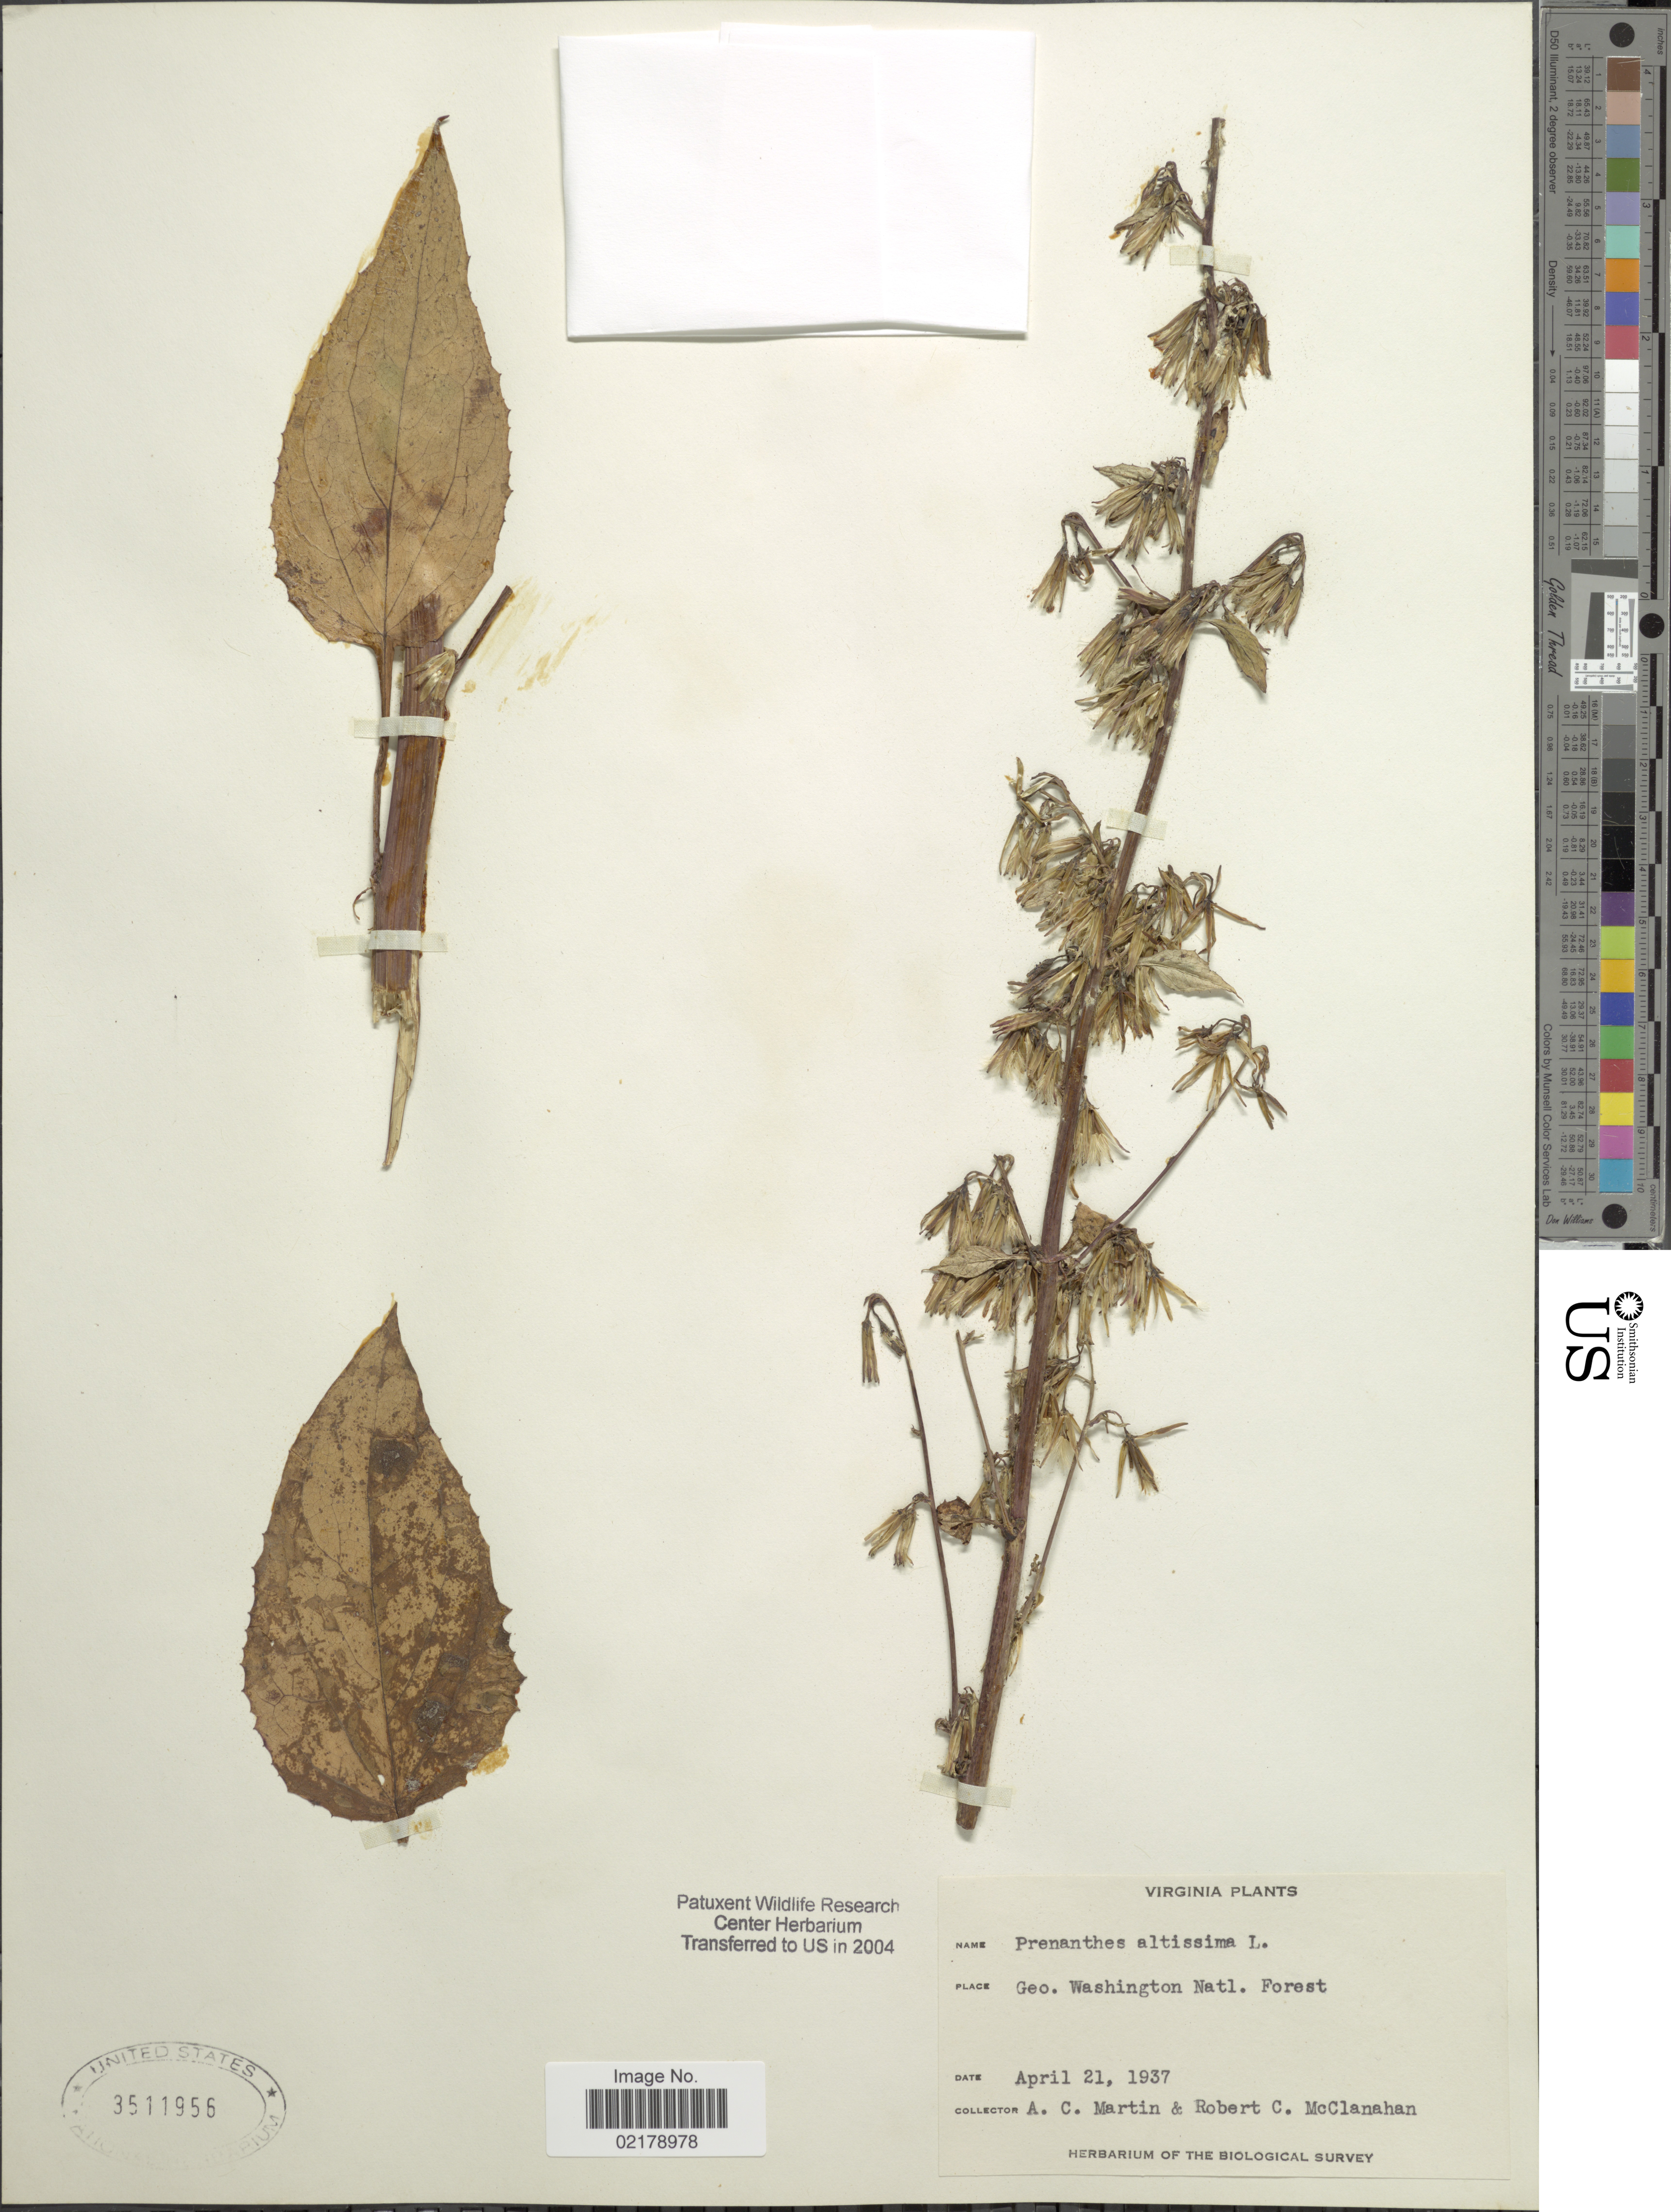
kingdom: Plantae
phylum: Tracheophyta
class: Magnoliopsida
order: Asterales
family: Asteraceae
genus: Nabalus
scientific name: Nabalus altissimus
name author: (L.) Hook.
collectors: A. C. Martin & R. McClanahan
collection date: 1937-04-21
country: United States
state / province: Virginia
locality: Geo. Washington Natl. Forest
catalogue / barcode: US 3511956